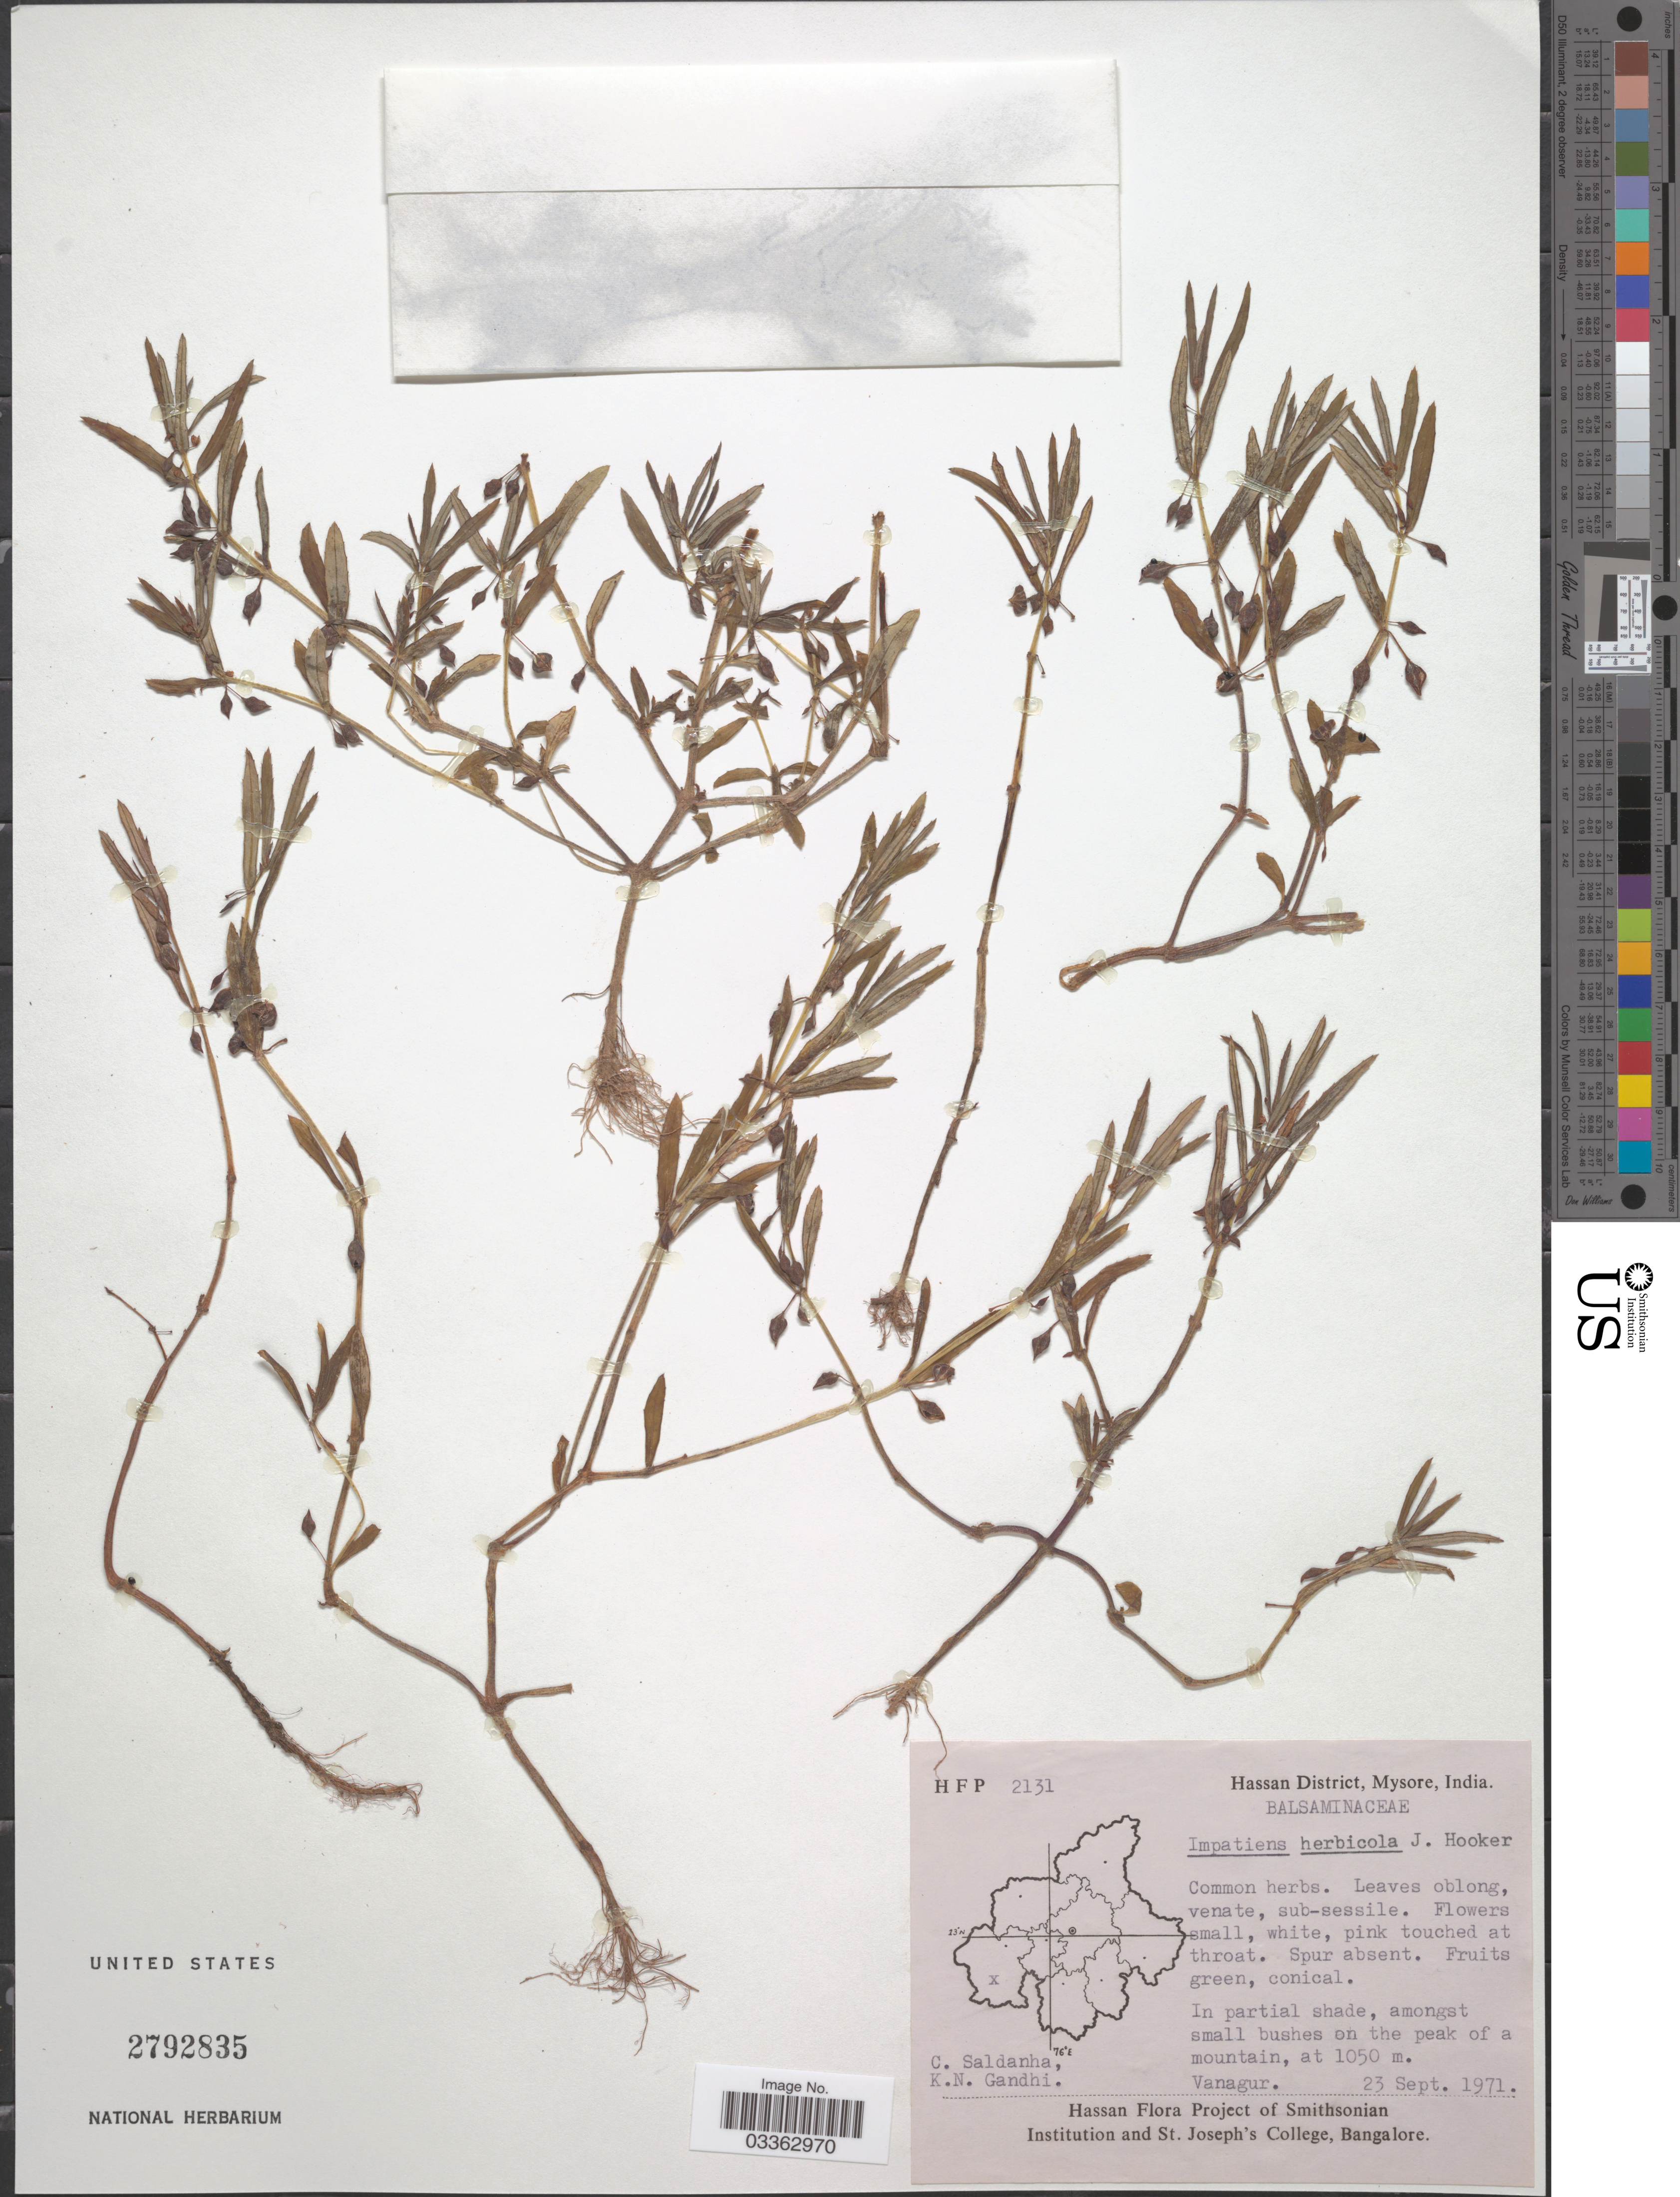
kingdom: Plantae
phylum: Tracheophyta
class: Magnoliopsida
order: Ericales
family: Balsaminaceae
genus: Impatiens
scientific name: Impatiens herbicola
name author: Hook. f.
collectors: C. Saldanha & K. N. Gandhi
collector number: HFP 2131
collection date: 1971-09-23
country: India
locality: Hassan District, Mysore. Vanagur.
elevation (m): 1050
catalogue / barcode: US 2792835